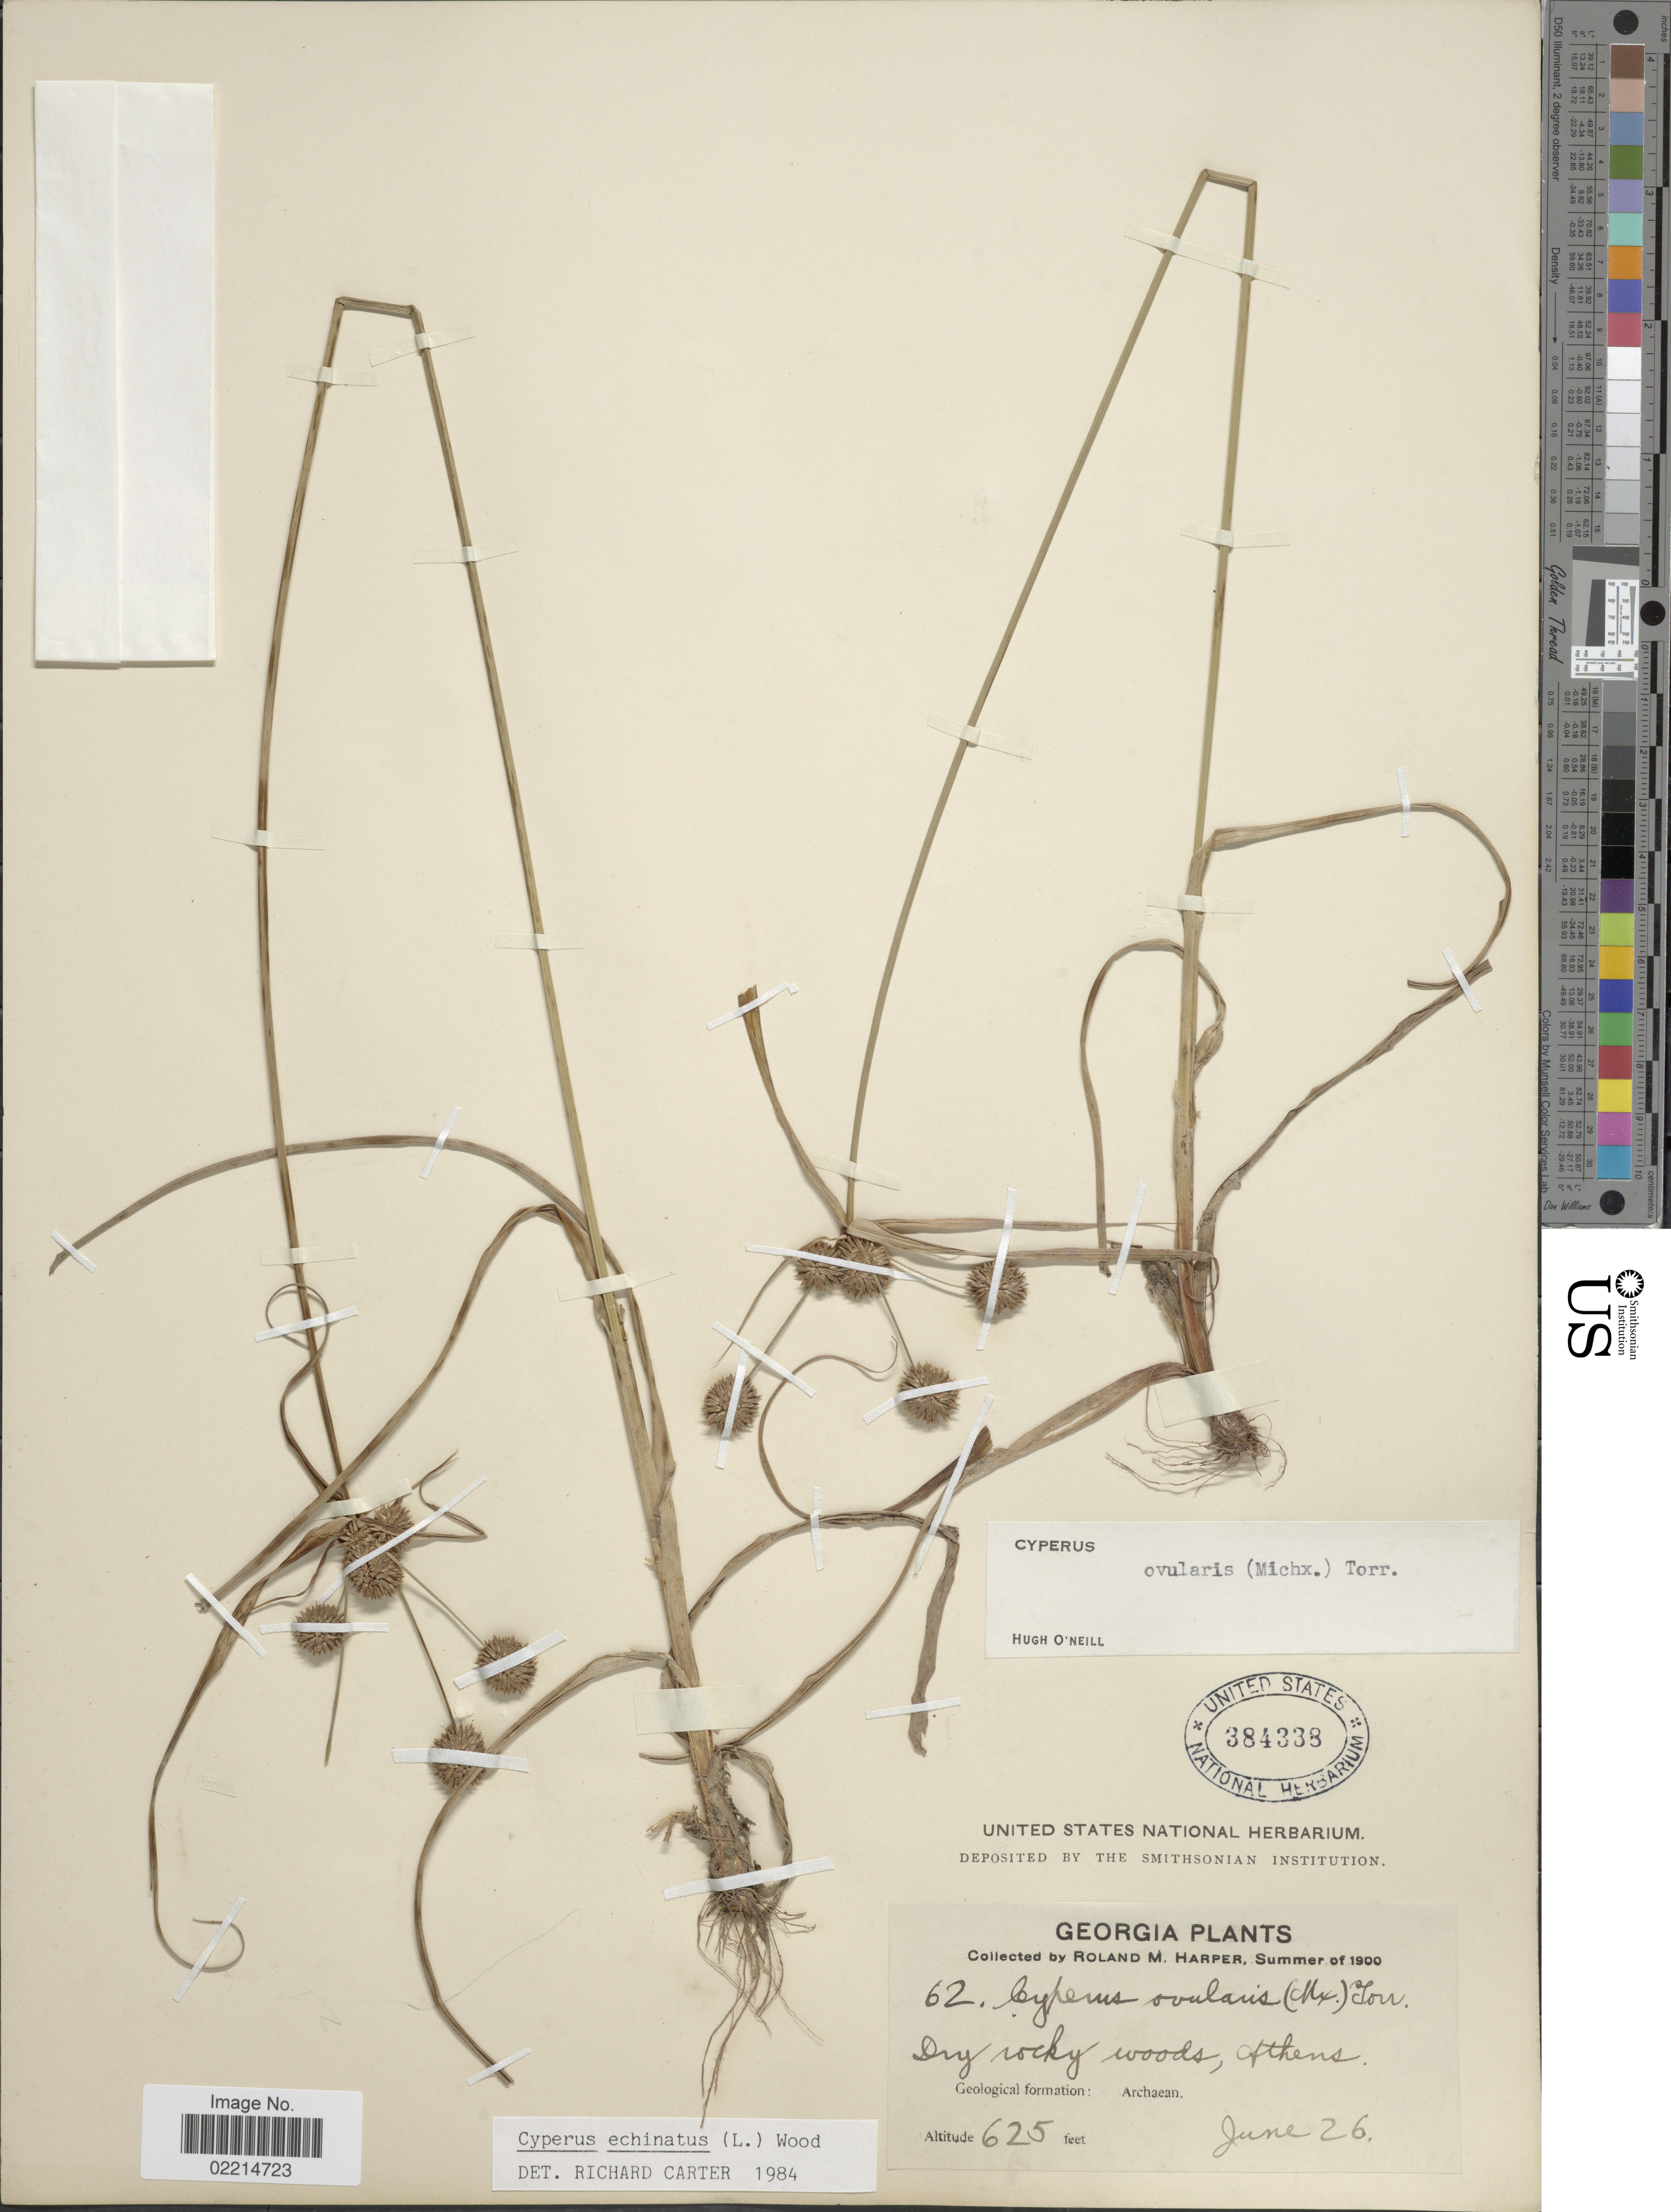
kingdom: Plantae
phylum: Tracheophyta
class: Liliopsida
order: Poales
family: Cyperaceae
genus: Cyperus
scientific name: Cyperus echinatus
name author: (L.) Alph. Wood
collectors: R. M. Harper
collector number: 62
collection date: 1900-06-26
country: United States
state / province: Georgia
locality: Dry rocky woods, Athens. Geological formation: Archaean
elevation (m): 190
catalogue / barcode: US 384338